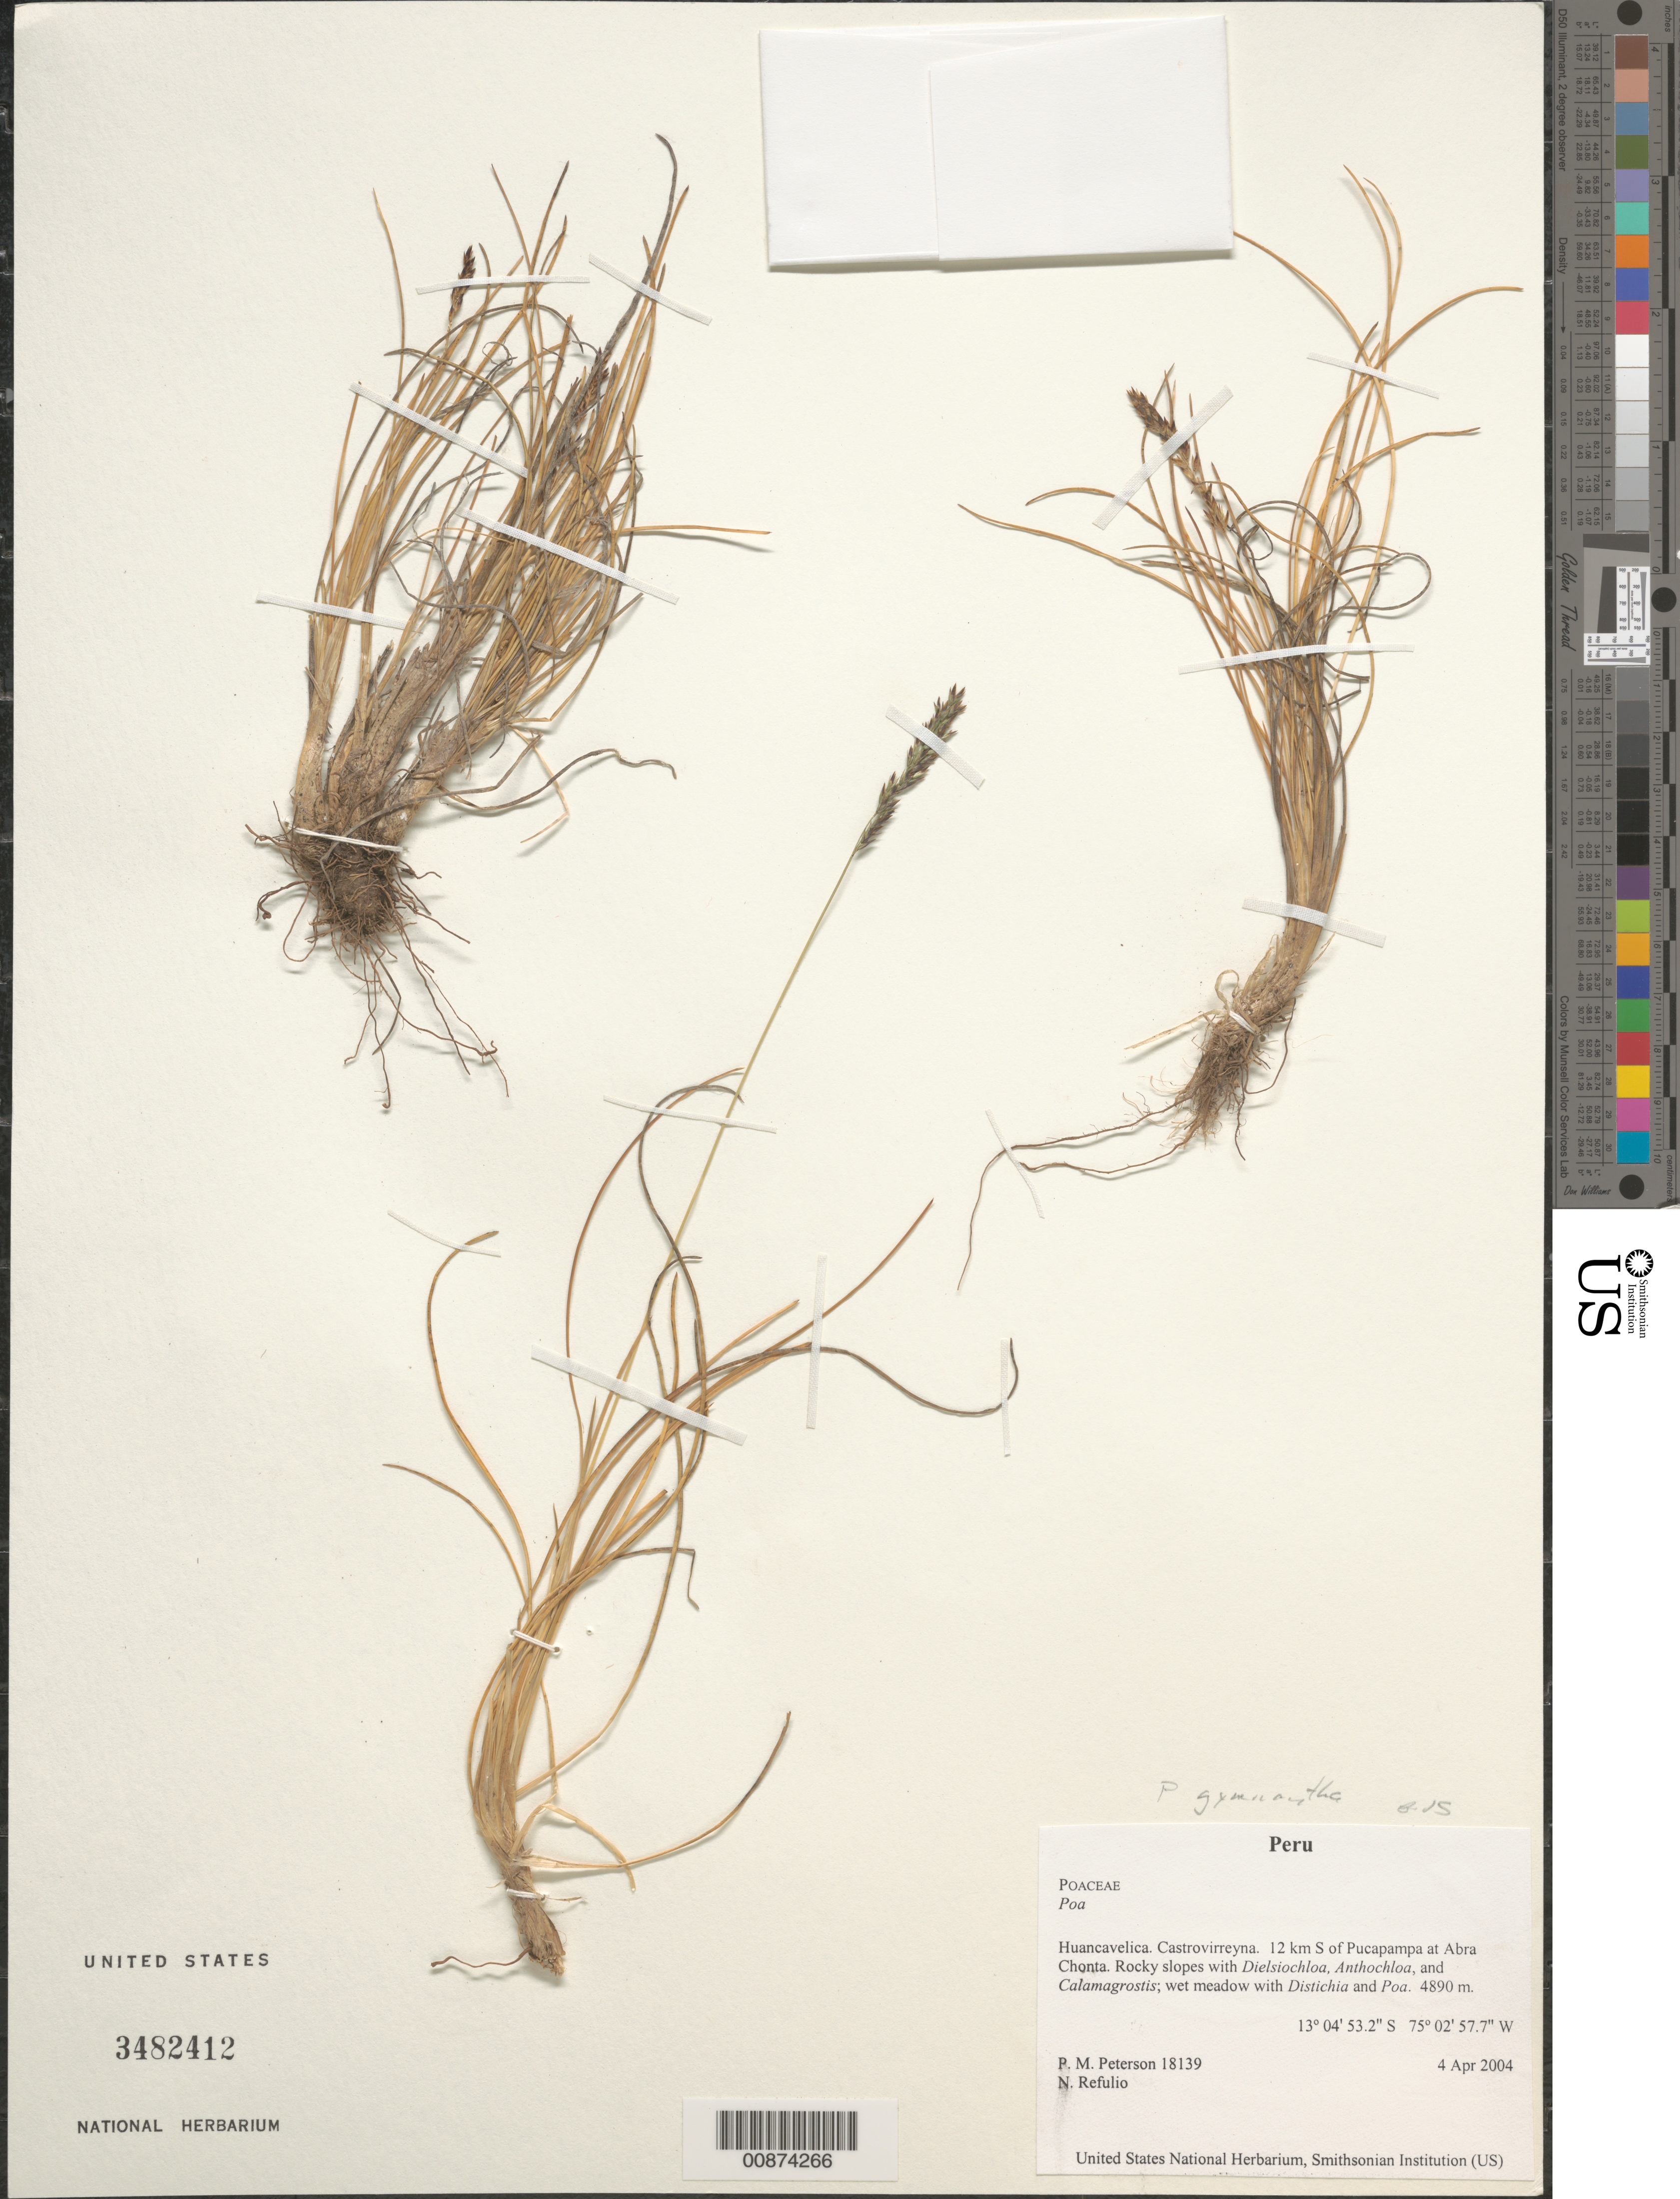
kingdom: Plantae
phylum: Tracheophyta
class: Liliopsida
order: Poales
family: Poaceae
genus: Poa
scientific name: Poa gymnantha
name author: Pilg.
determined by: Soreng, Robert J., Research Associate (BOT), Smithsonian Institution - National Museum of Natural History (UNITED STATES)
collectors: P. M. Peterson & N. Refulio-Rodríguez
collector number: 18139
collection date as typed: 04 Apr 2004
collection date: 2004-04-04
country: Peru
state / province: Huancavelica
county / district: Castrovirreyna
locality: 12 km S of Pucapampa at Abra Chonta. Rocky slopes with Dielsiochloa, Anthochloa, and Calamagrostis; wet meadow with Distichia and Poa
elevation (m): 4890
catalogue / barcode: US 3482412